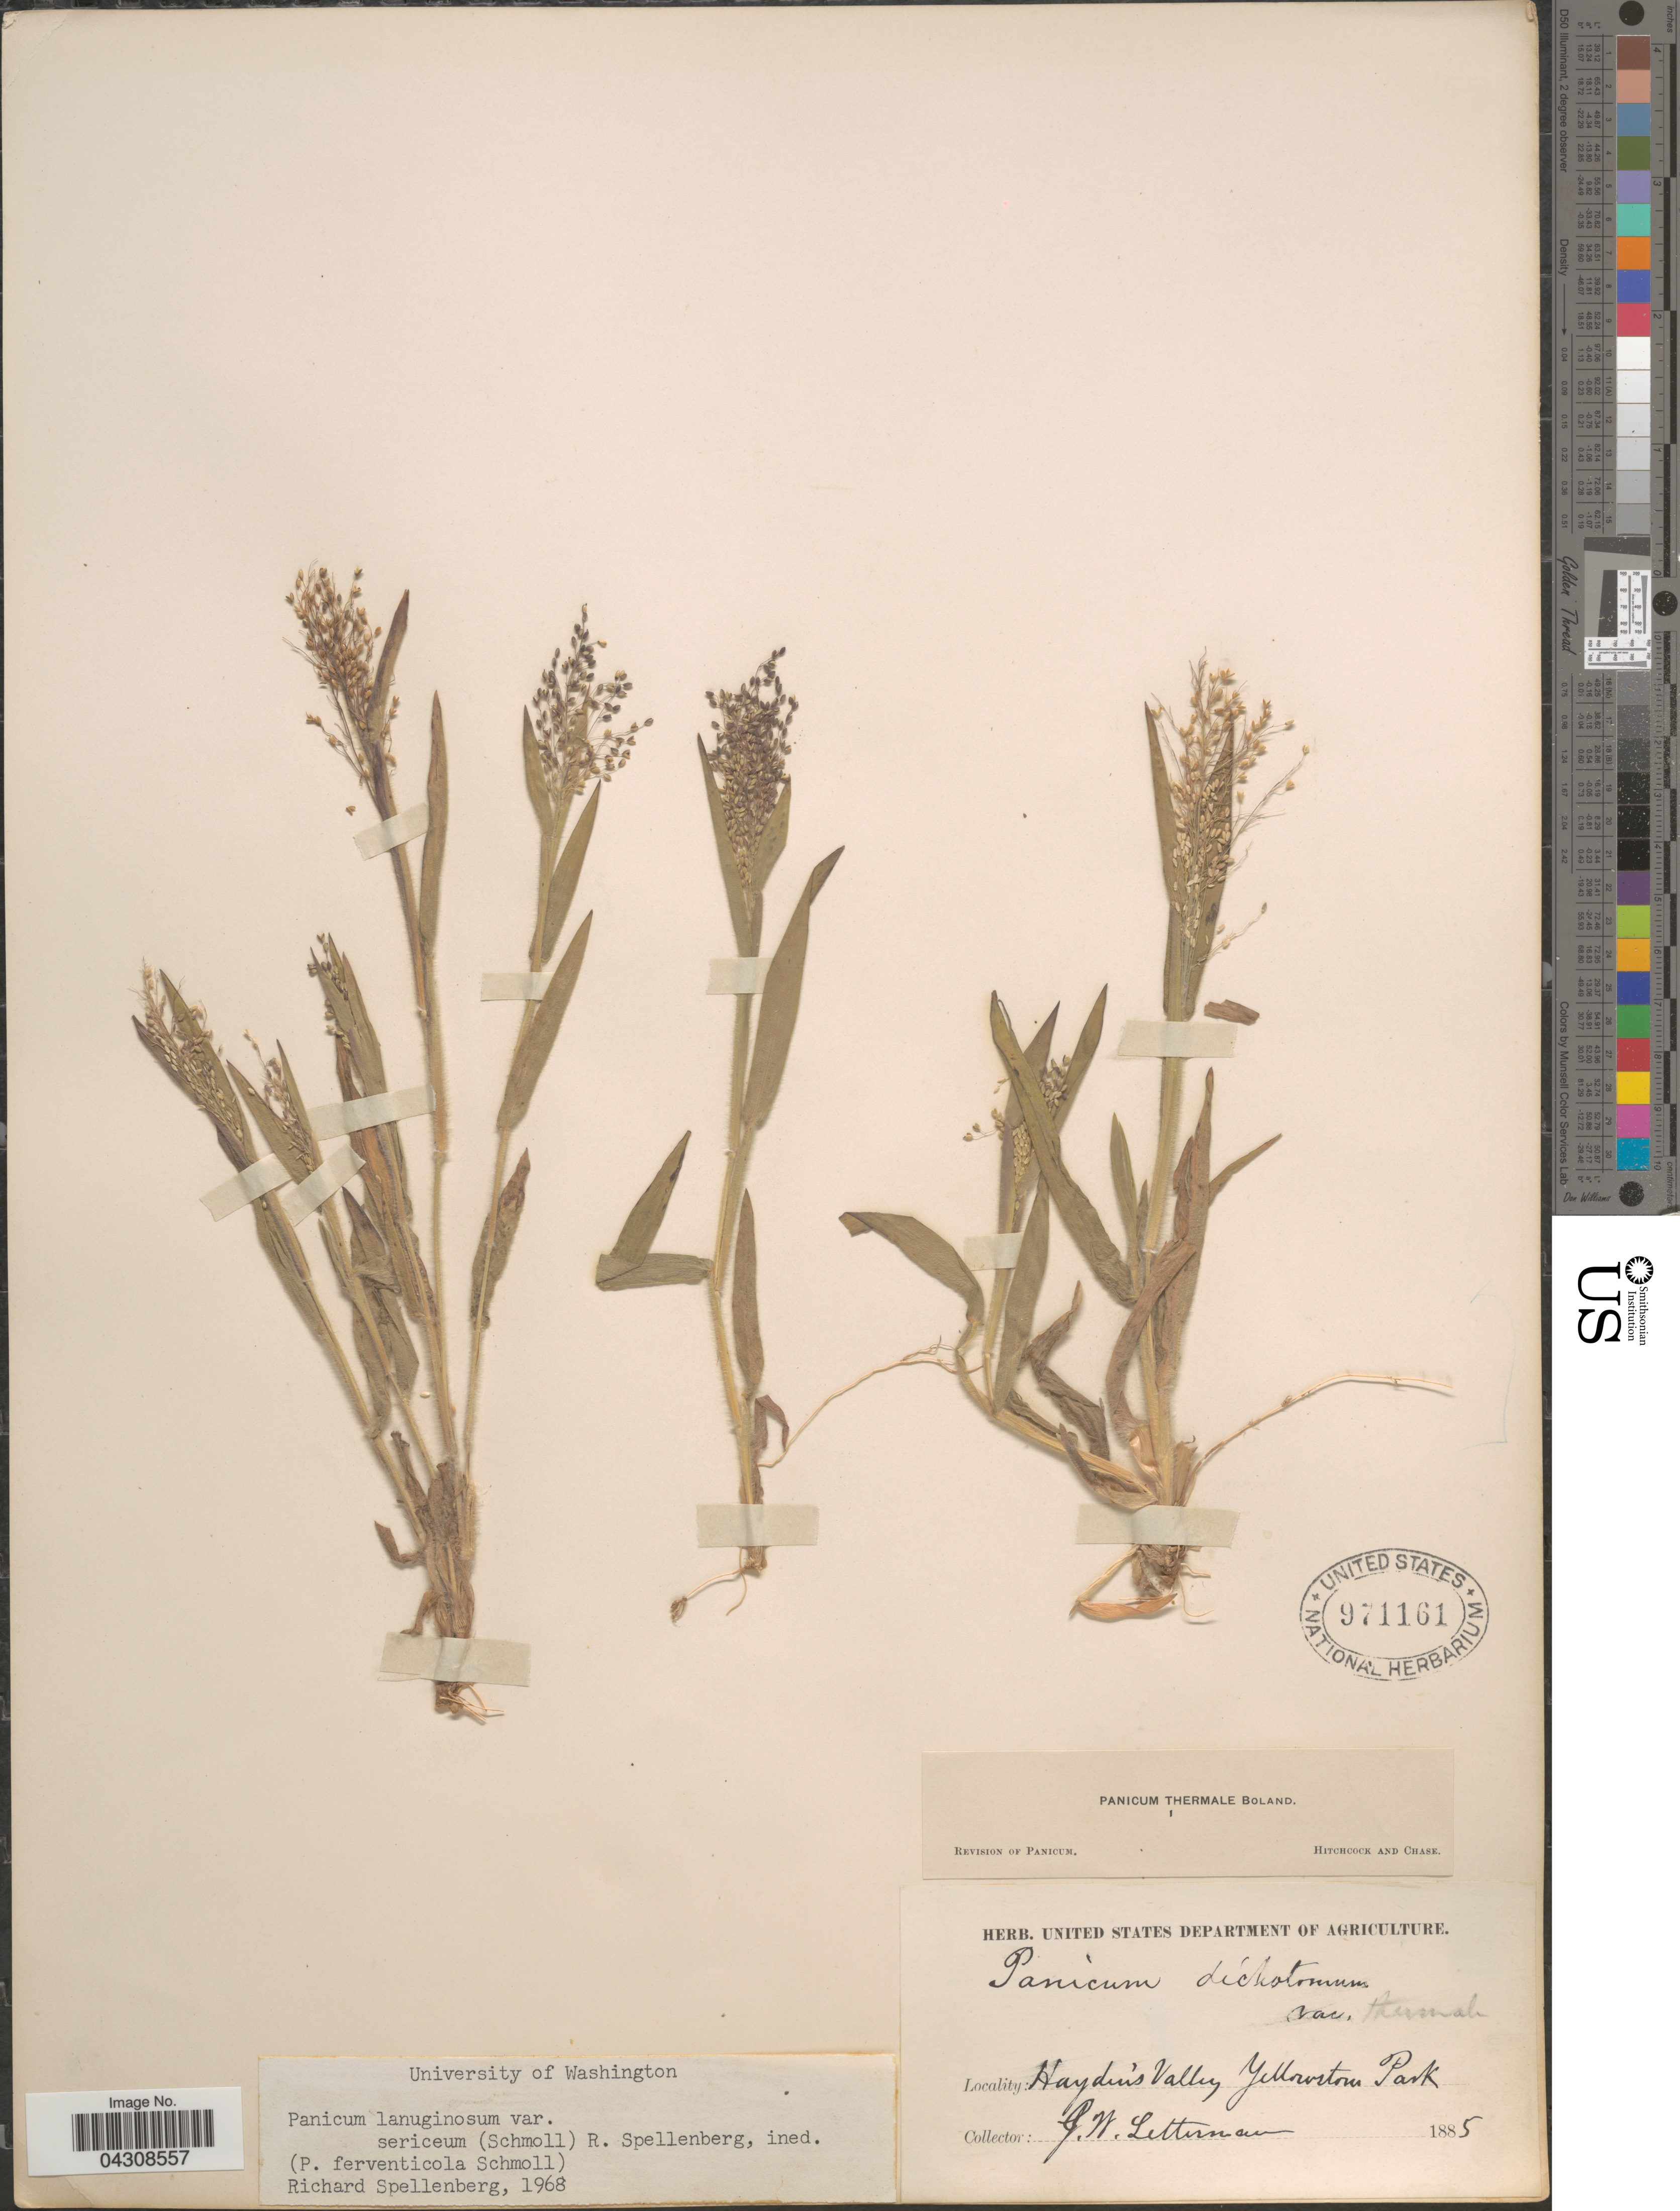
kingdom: Plantae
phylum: Tracheophyta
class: Liliopsida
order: Poales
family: Poaceae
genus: Dichanthelium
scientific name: Dichanthelium acuminatum var. acuminatum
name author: (Sw.) Gould & C.A. Clark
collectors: G. W. Letterman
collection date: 1885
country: United States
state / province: Wyoming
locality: Hayden's Valley. Yellowstone Park.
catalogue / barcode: US 971161